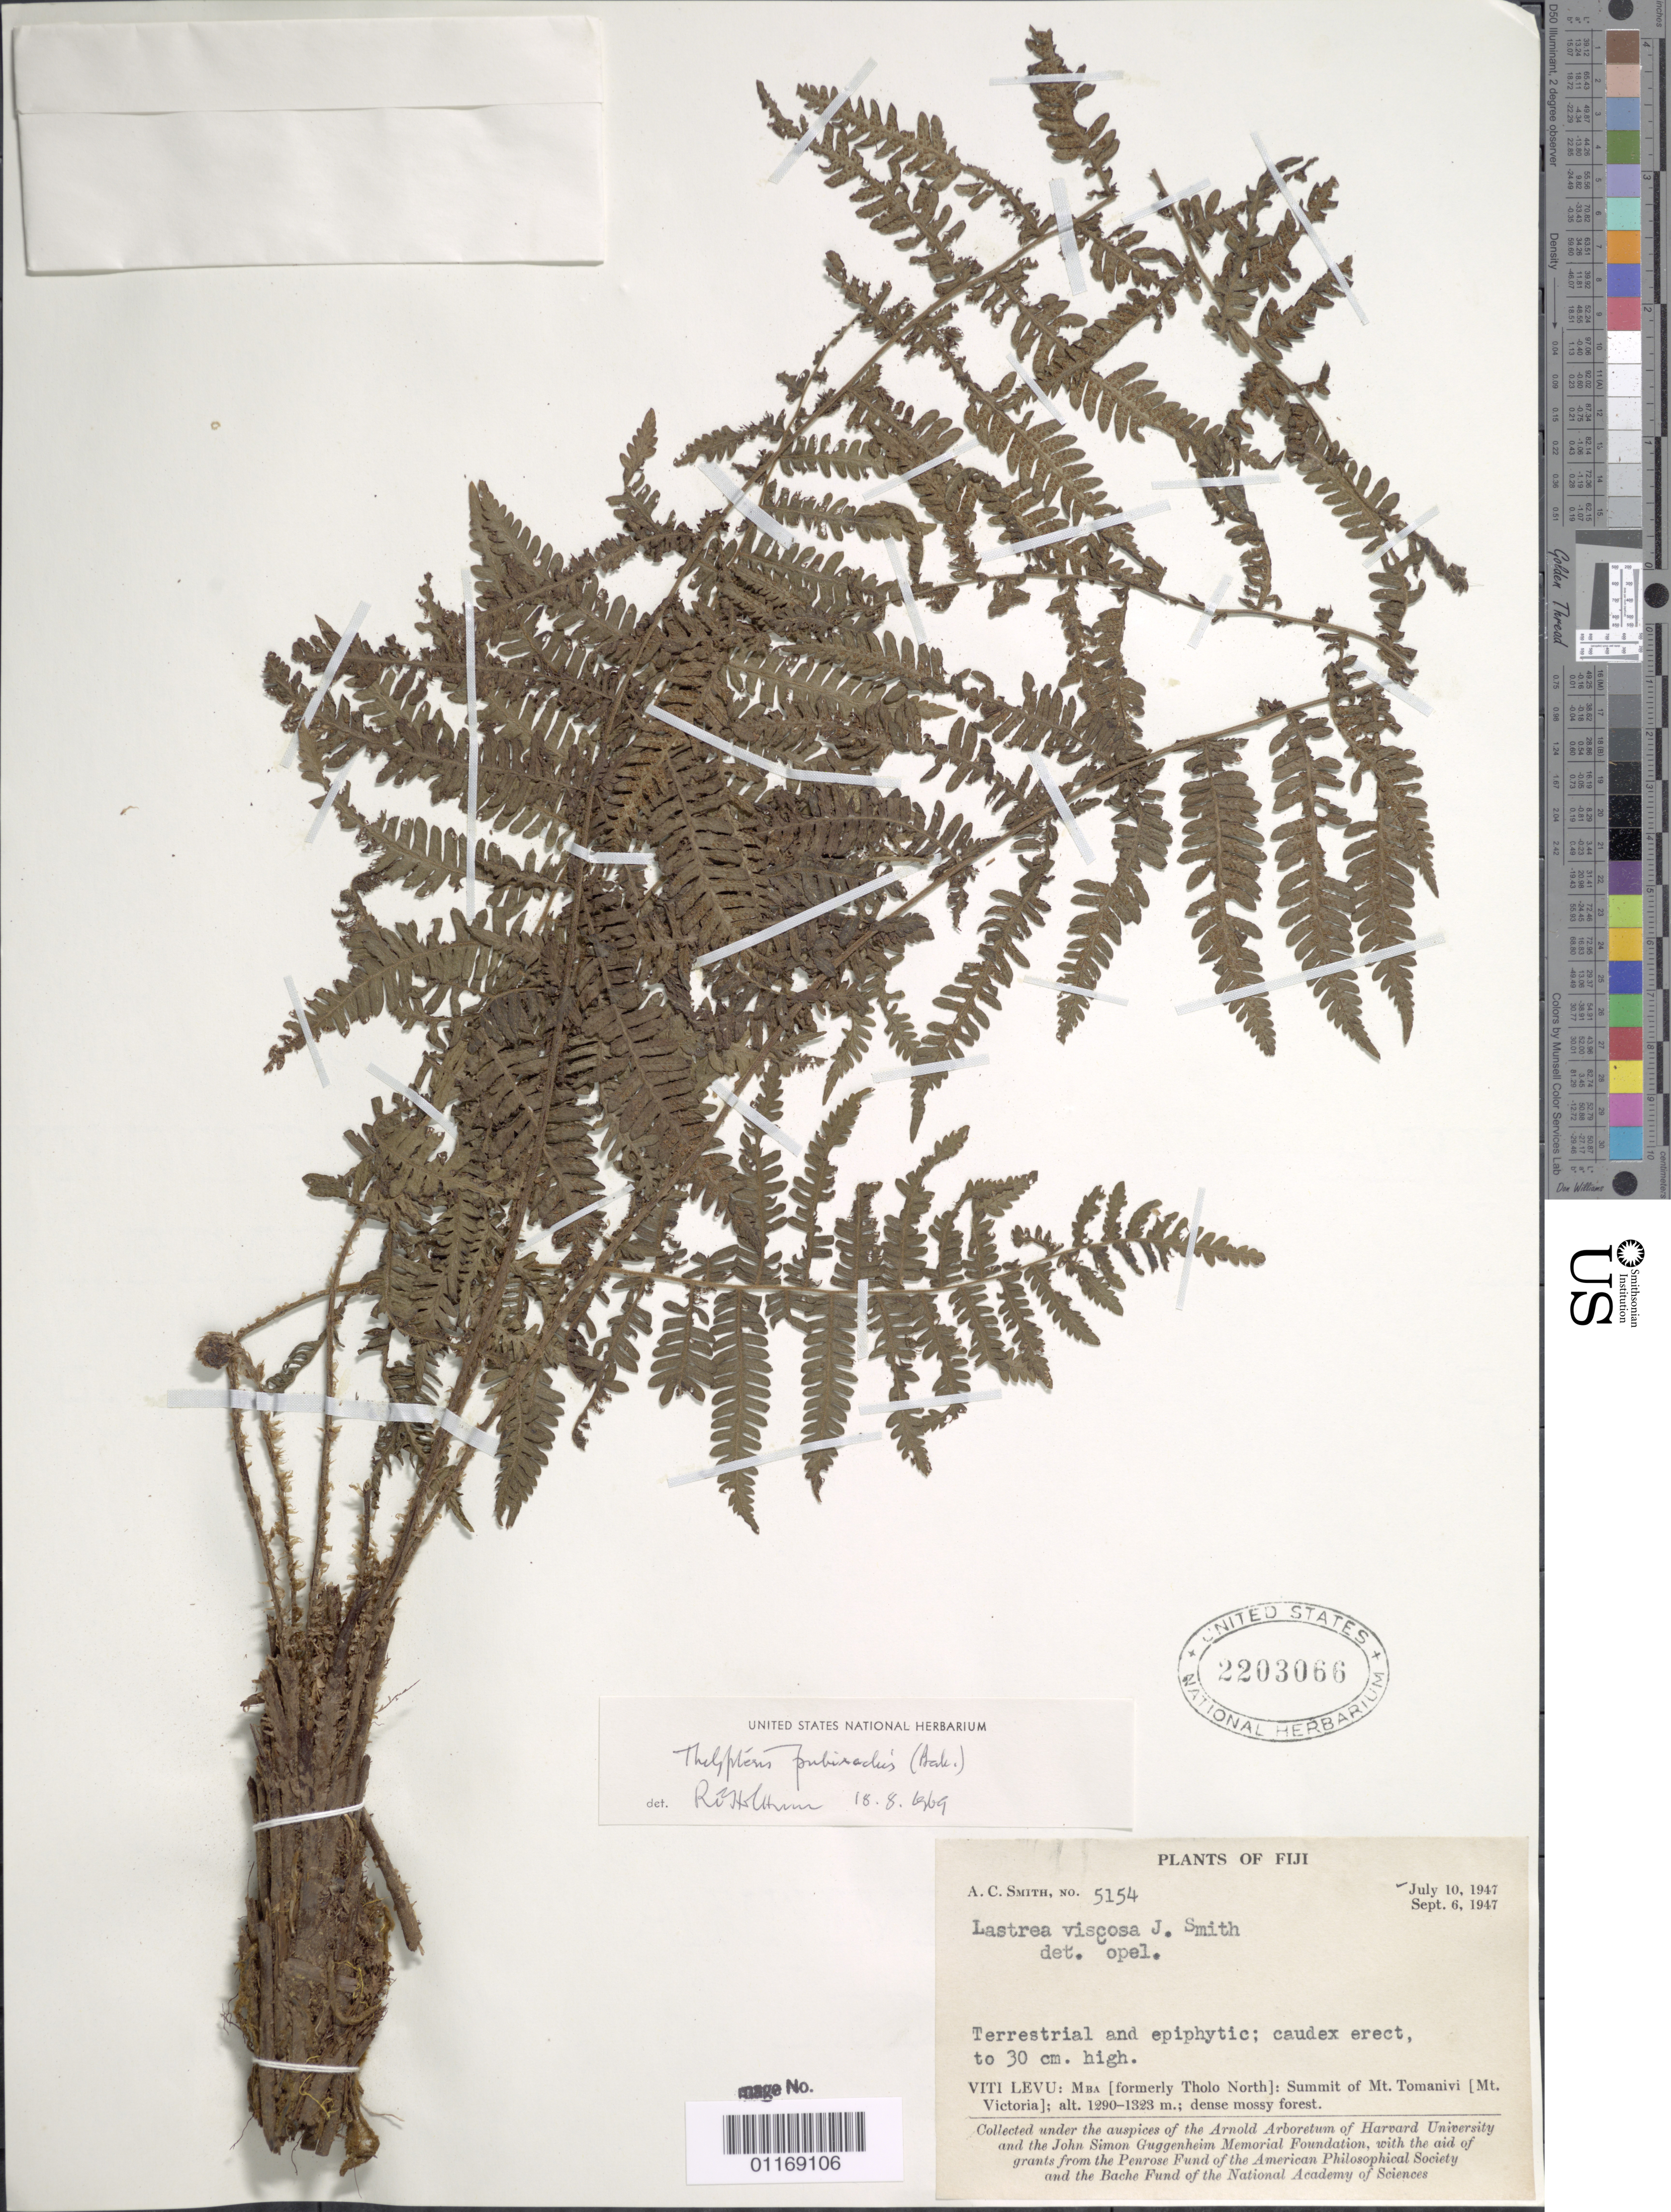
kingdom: Plantae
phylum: Tracheophyta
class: Polypodiopsida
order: Polypodiales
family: Thelypteridaceae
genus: Coryphopteris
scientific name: Coryphopteris pubirachis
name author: (Baker) Holttum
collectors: A. C. Smith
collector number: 5154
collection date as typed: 10 Jul 1947 to 06 Sep 1947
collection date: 1947-07-10/1947-09-06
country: Fiji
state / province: Mba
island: Viti Levu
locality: Summit of mt. tomanivi (mt. victoria).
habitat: Dense mossy forest.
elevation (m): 1290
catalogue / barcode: US 2203066